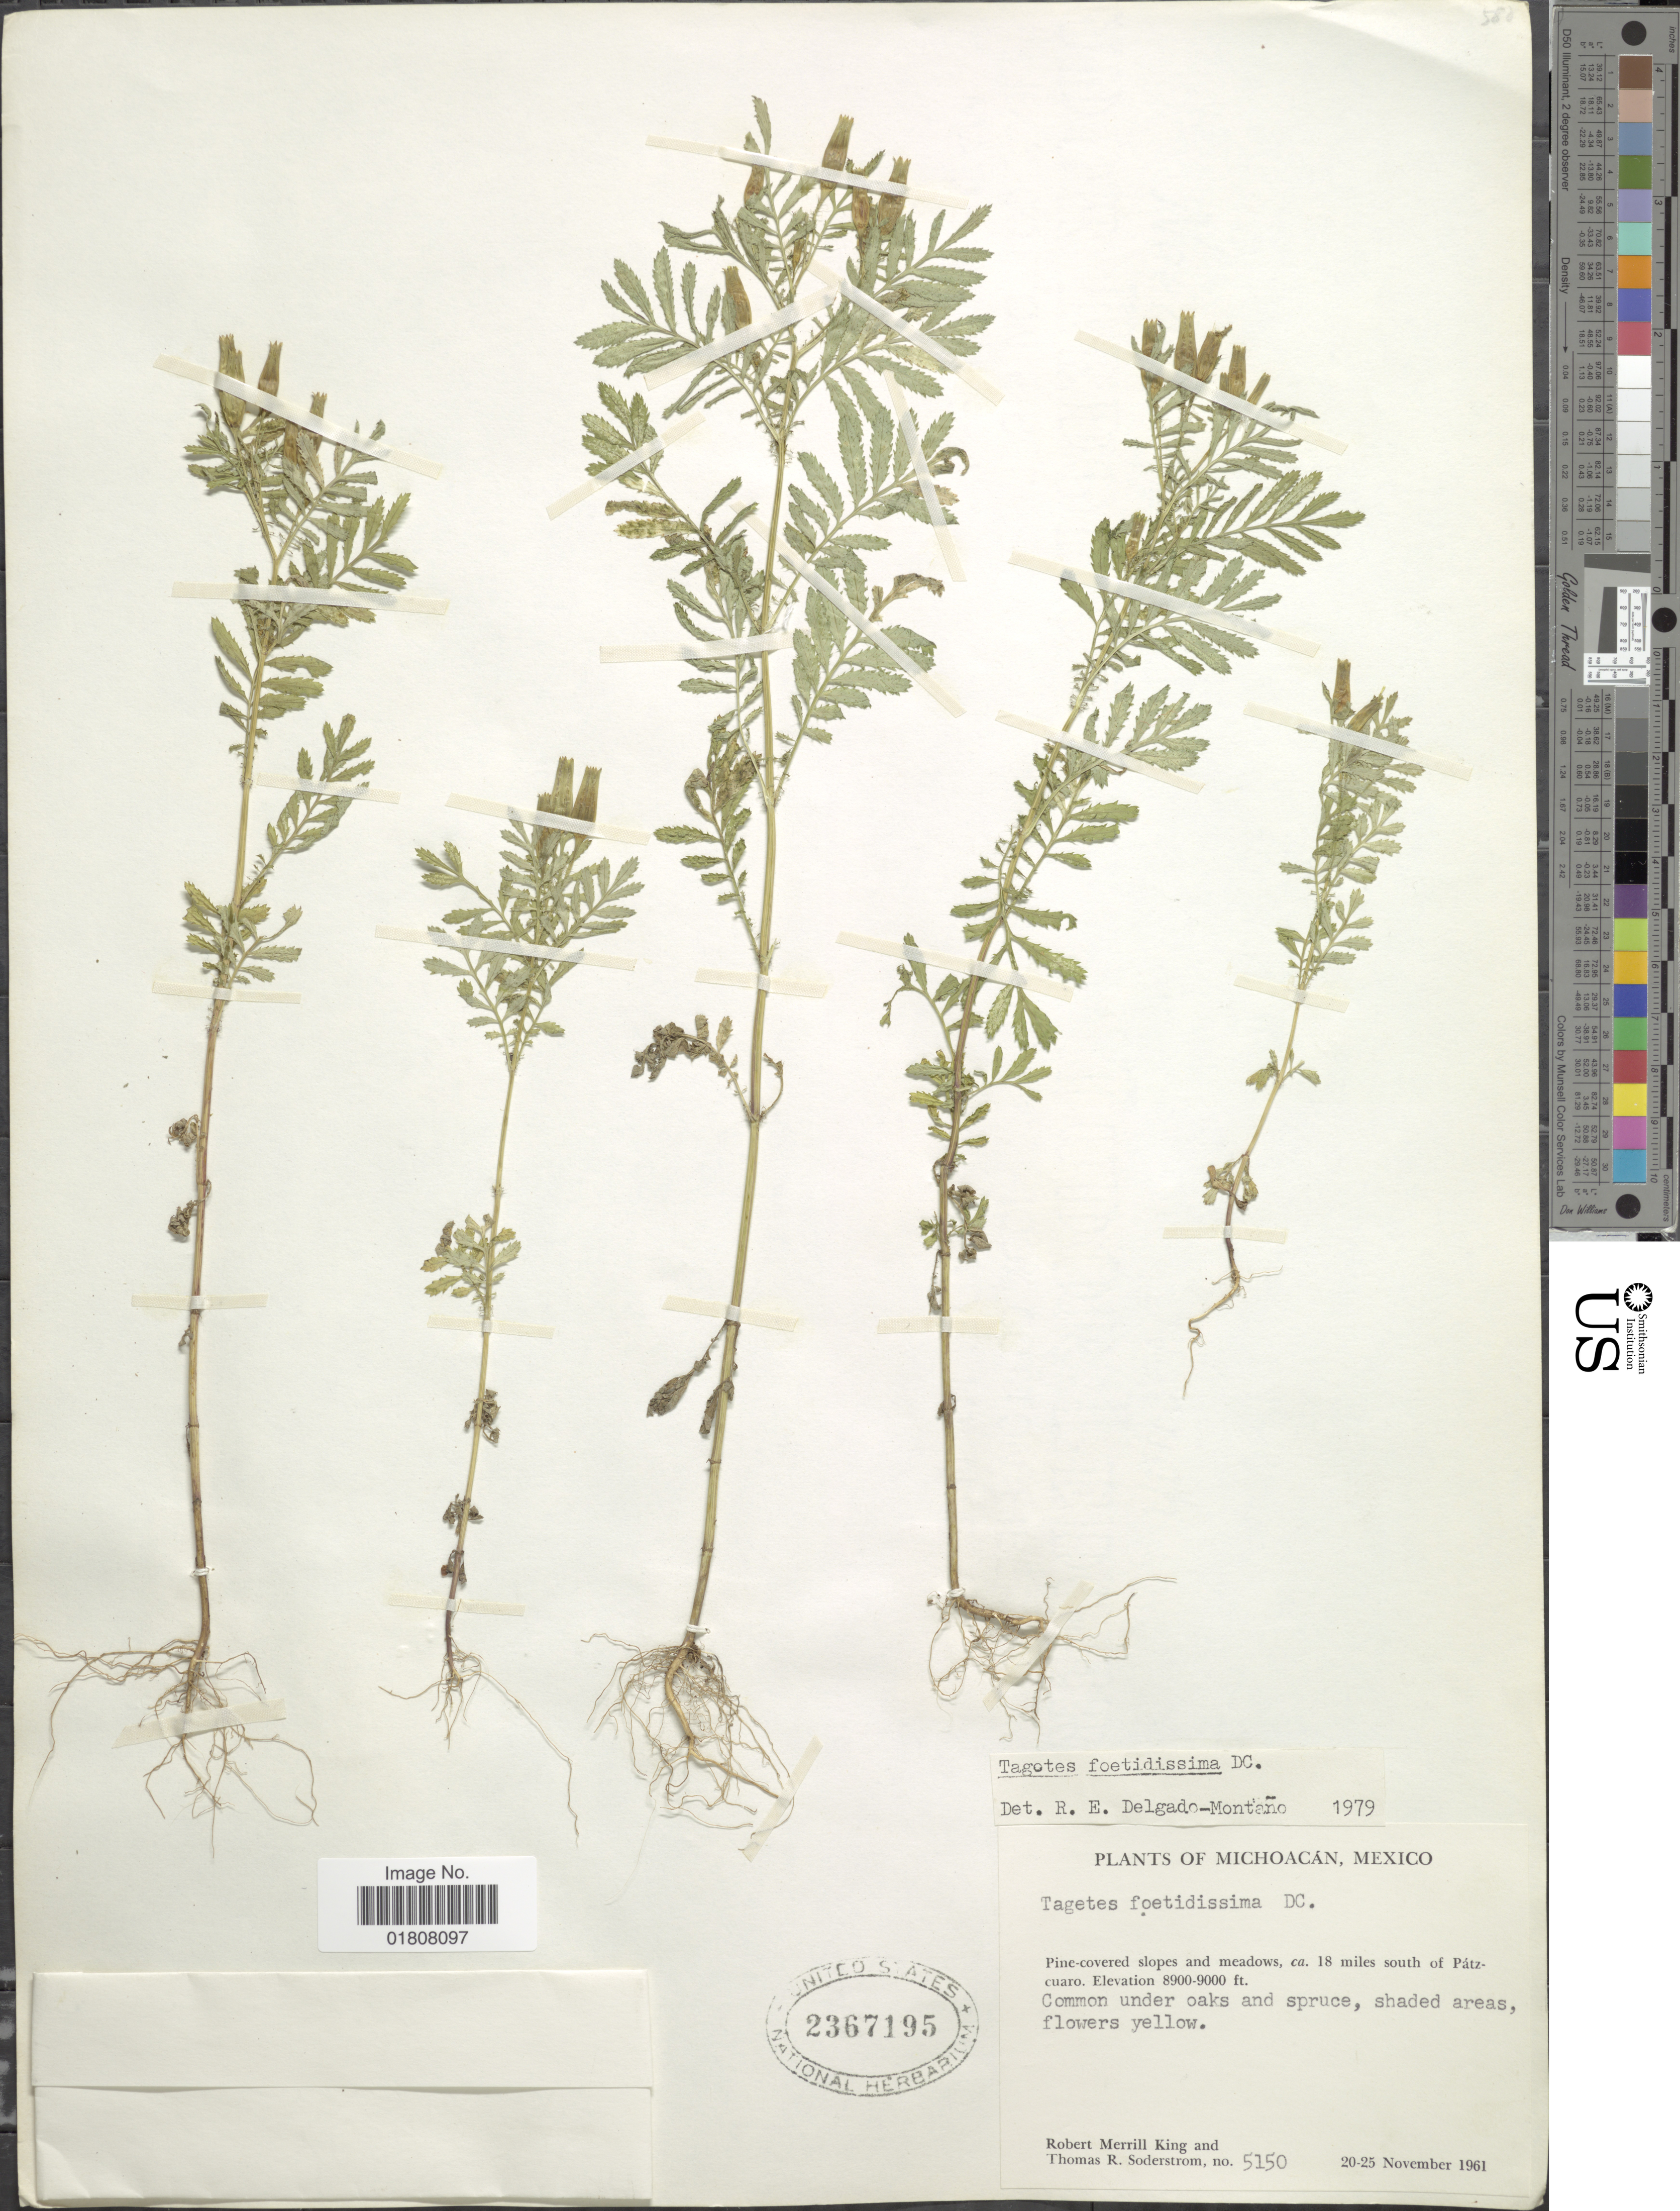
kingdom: Plantae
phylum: Tracheophyta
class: Magnoliopsida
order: Asterales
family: Asteraceae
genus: Tagetes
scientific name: Tagetes foetidissima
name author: DC.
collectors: R. M. King & T. R. Soderstrom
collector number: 5150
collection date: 1961-11-20/1961-11-25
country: Mexico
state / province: Michoacán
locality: Ca 18 miles south of Patzcuaro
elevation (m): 2713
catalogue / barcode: US 2367195